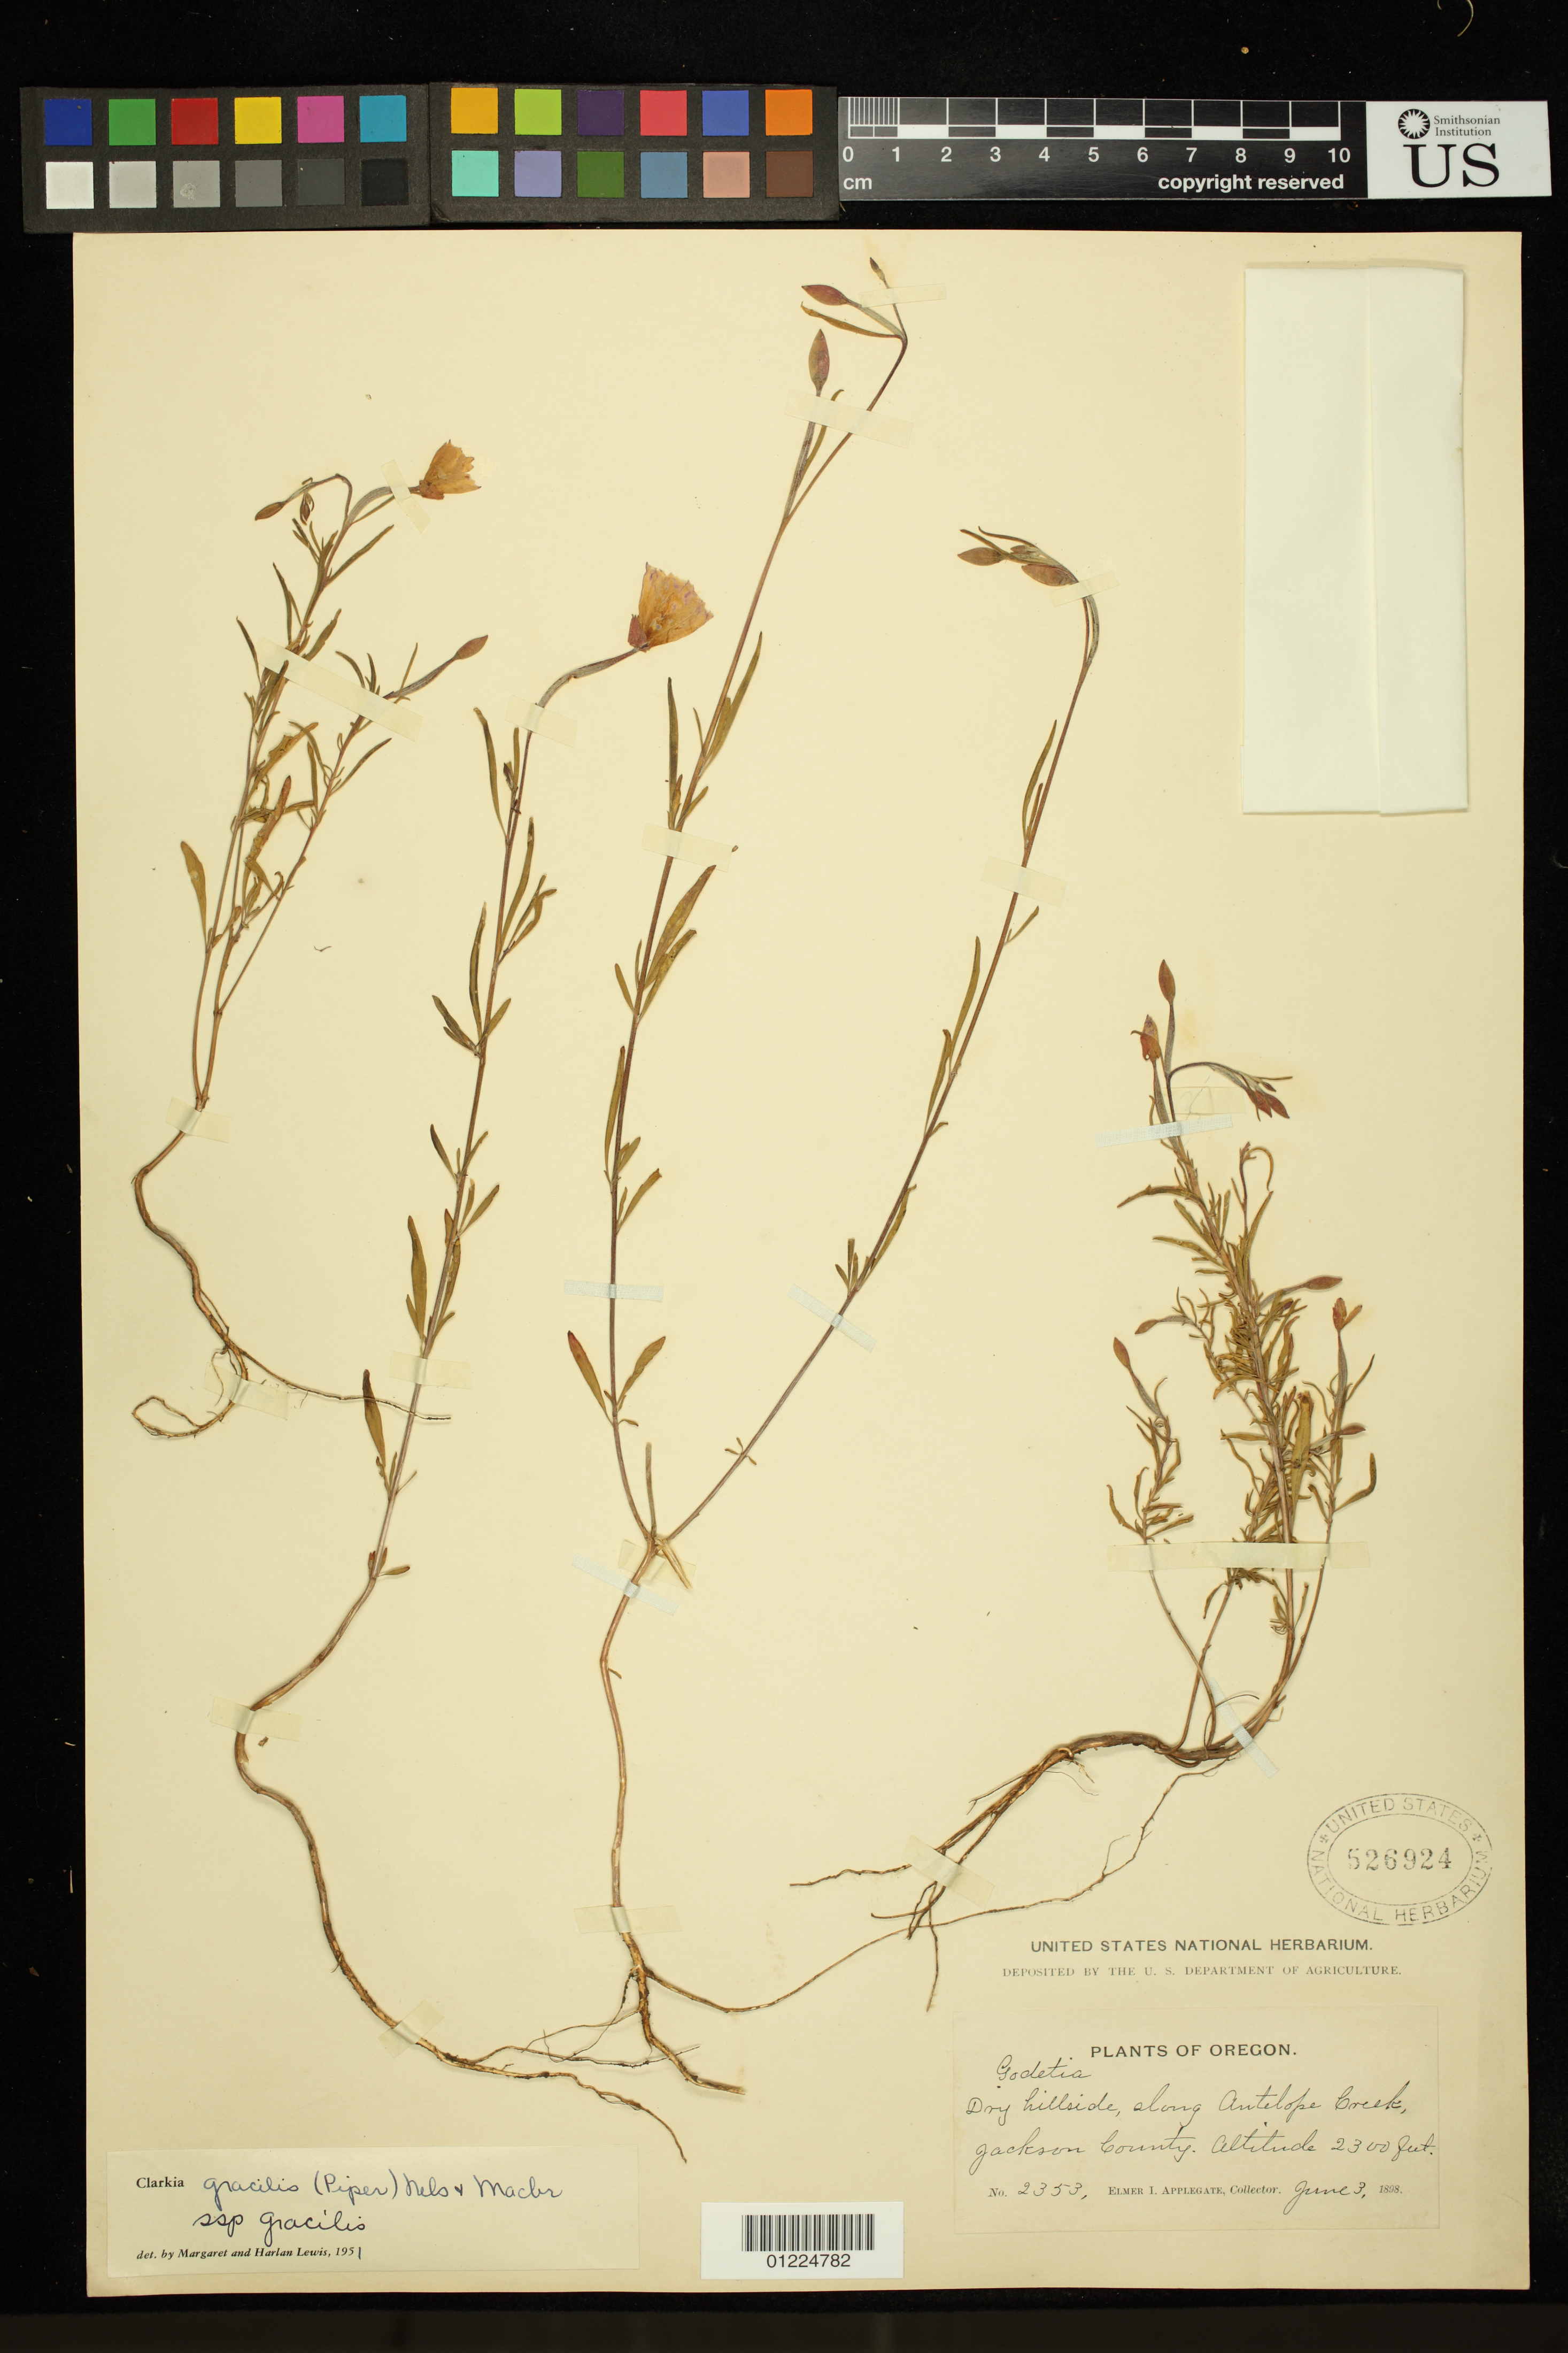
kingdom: Plantae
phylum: Tracheophyta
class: Magnoliopsida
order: Myrtales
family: Onagraceae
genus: Clarkia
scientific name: Clarkia gracilis subsp. gracilis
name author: (Piper) A. Nelson & J.F. Macbr.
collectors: E. I. Applegate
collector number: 2353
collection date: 1898-06-03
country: United States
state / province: Oregon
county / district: Jackson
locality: along Antelope Creek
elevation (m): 701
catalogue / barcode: US 526924